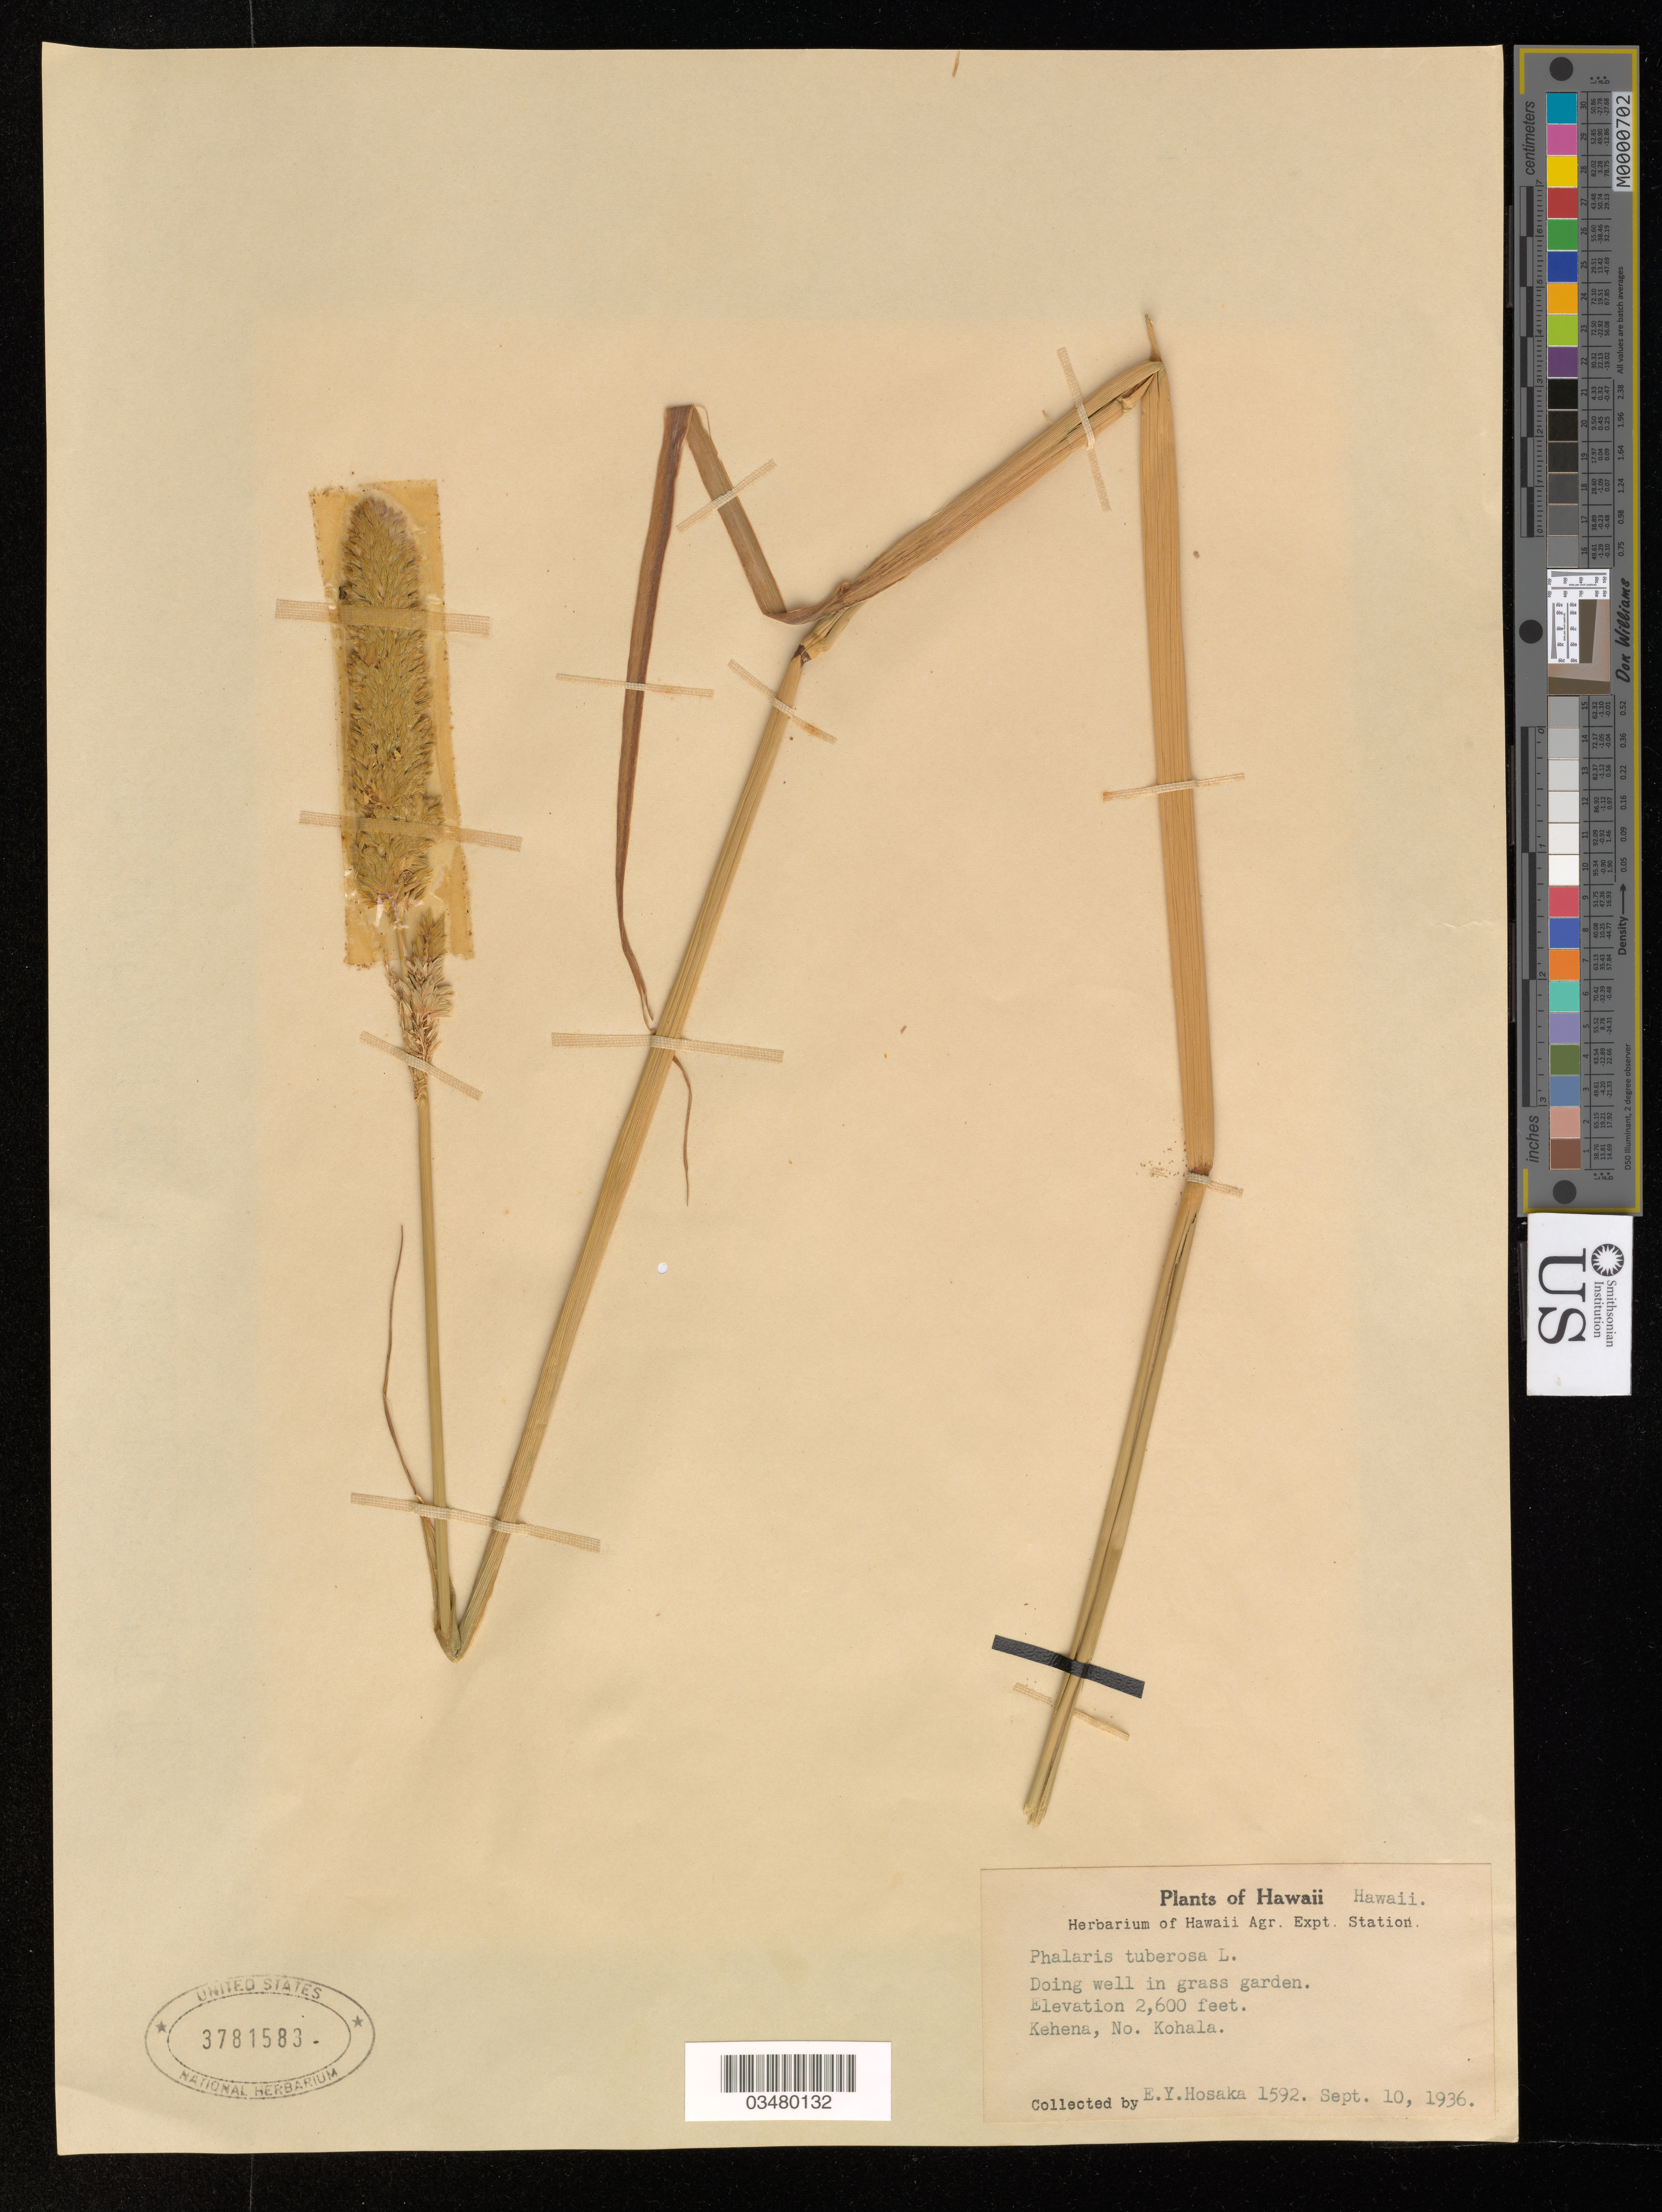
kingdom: Plantae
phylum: Tracheophyta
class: Liliopsida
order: Poales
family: Poaceae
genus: Phalaris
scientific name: Phalaris aquatica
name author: L.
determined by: Wagner, W. L., (BOT), Smithsonian Institution - National Museum of Natural History (UNITED STATES)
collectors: E. Y. Hosaka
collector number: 1592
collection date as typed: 10 Sep 1936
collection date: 1936-09-10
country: United States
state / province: Hawaii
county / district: Hawaii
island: Hawaii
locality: Kehena, N Kohala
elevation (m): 792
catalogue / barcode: US 3781583